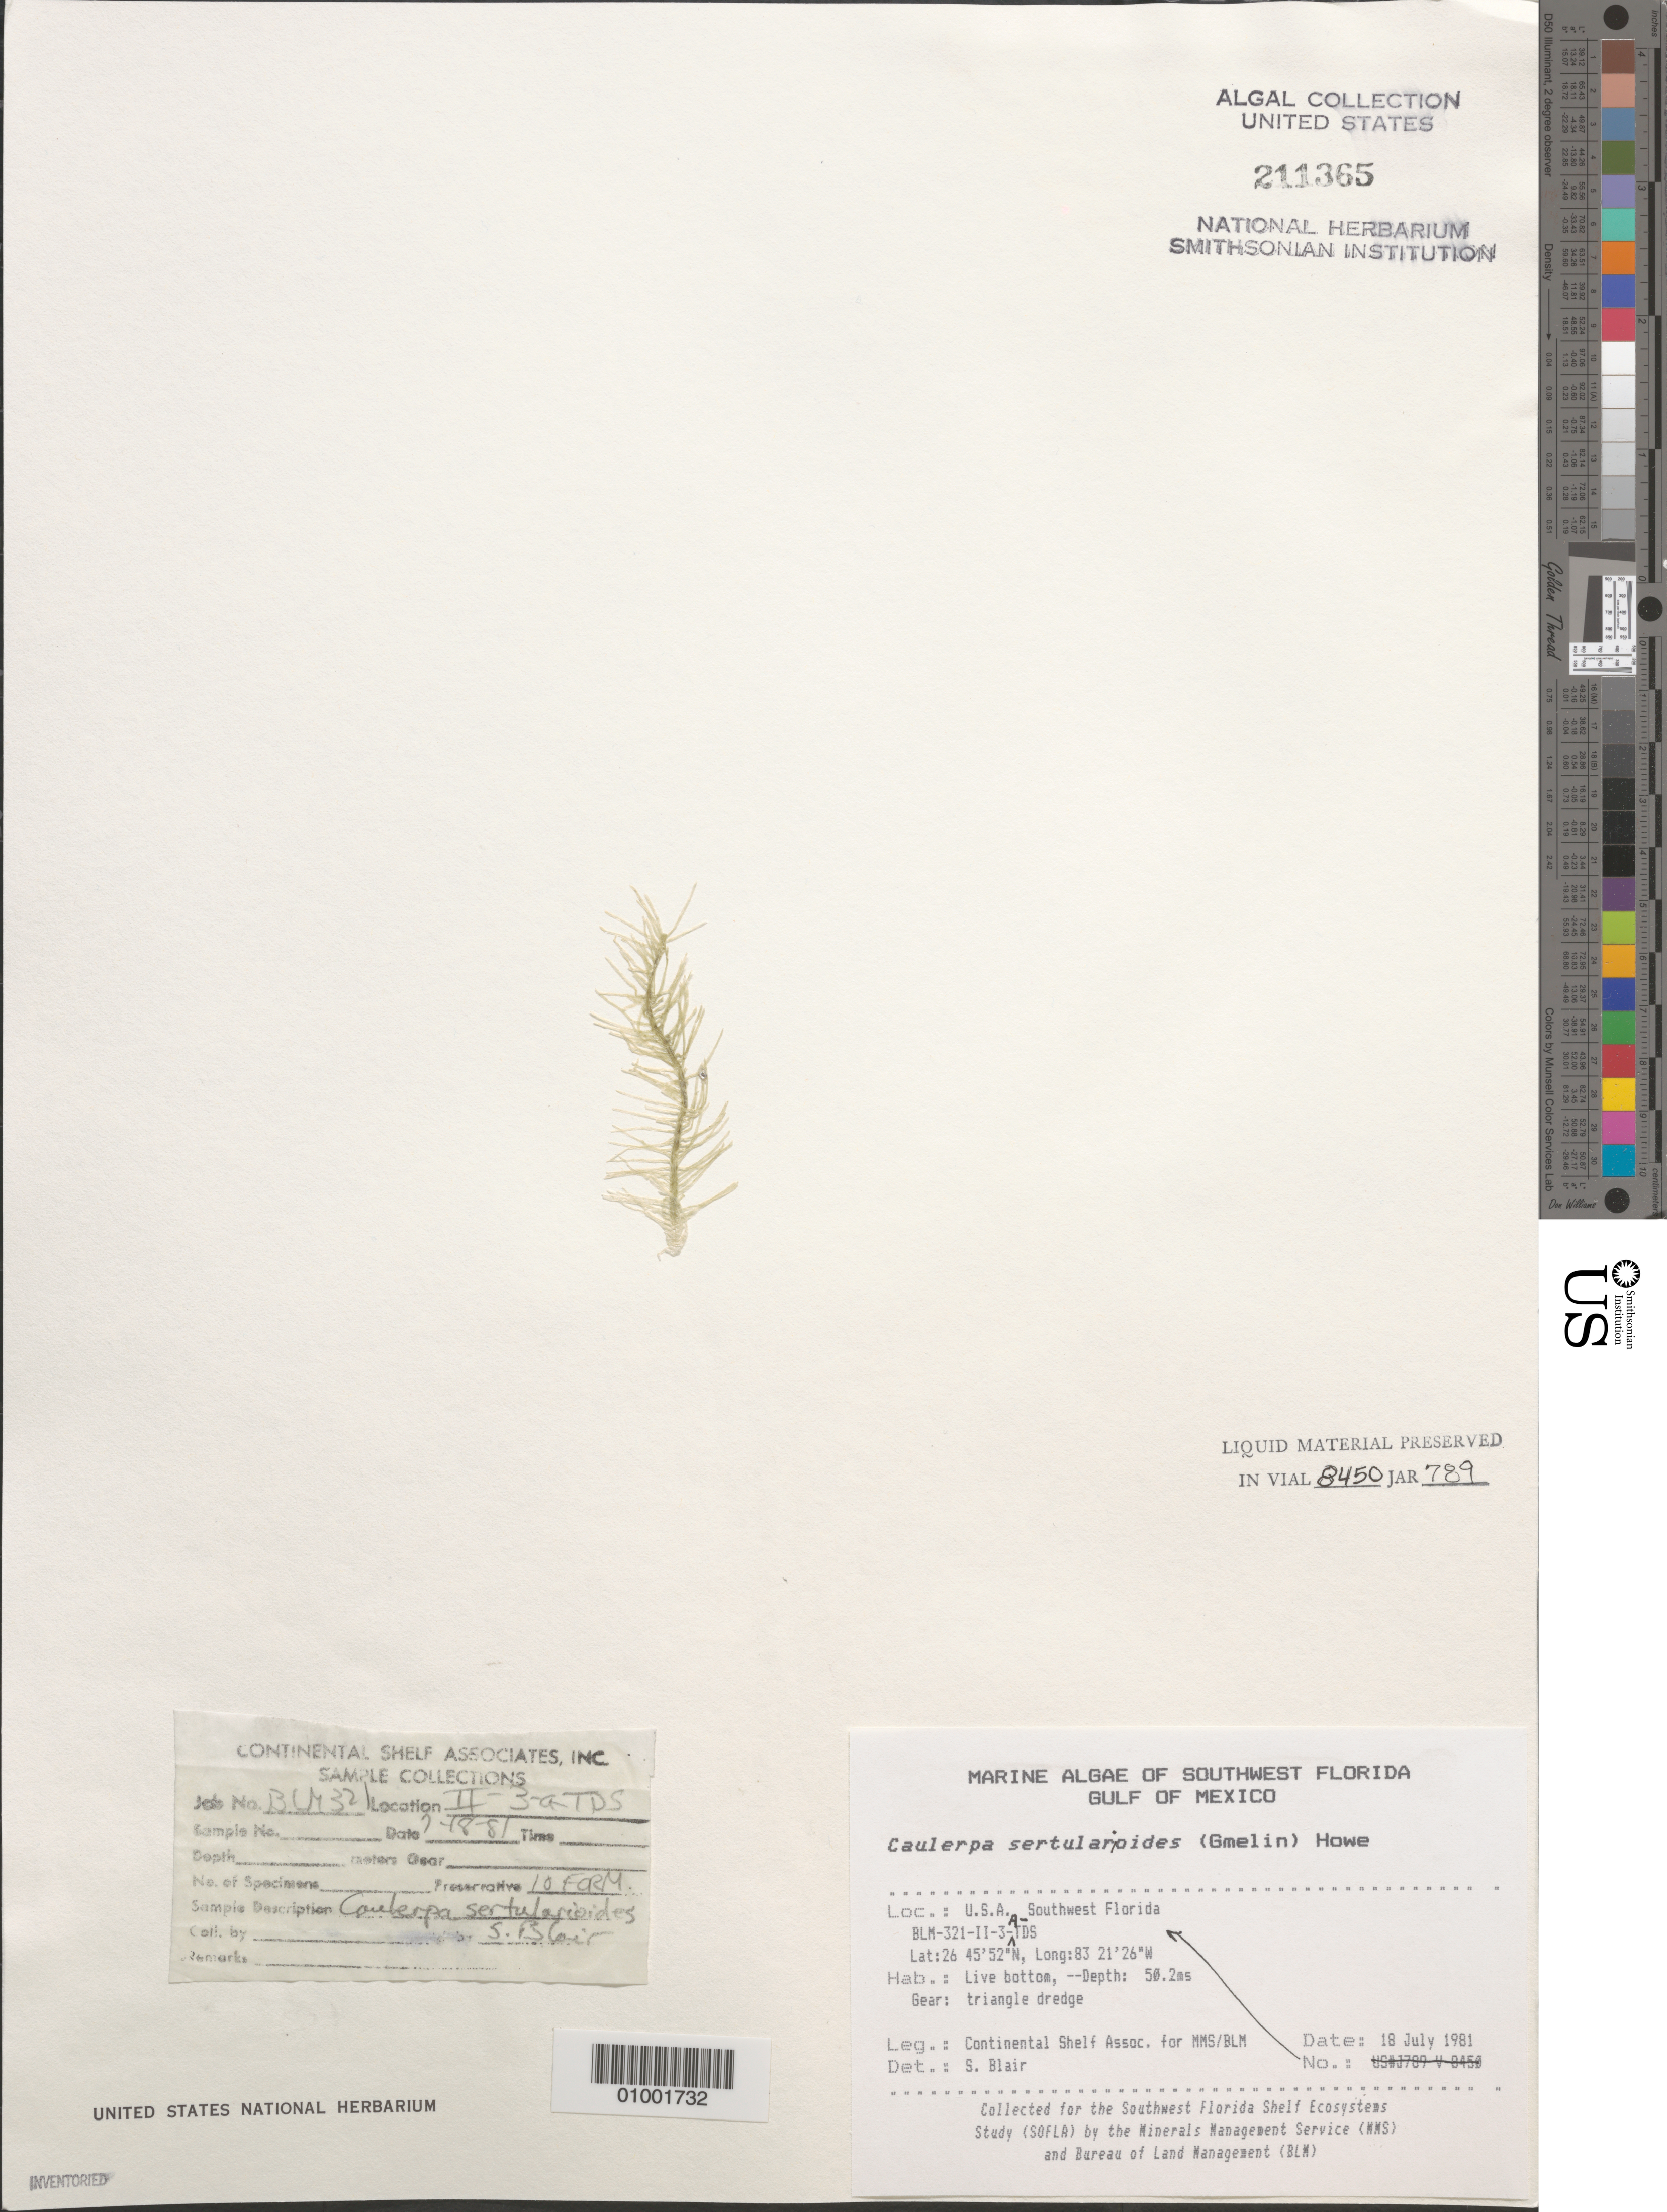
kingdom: Plantae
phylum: Chlorophyta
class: Ulvophyceae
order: Bryopsidales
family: Caulerpaceae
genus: Caulerpa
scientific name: Caulerpa sertularioides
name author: (S.G. Gmel.) M. Howe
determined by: Blair, S. M.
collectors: Continental Shelf Associates for the MMS/BLM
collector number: BLM-321-II-3-A-TDS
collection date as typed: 18 Jul 1981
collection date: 1981-07-18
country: United States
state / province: Florida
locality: Gulf of Mexico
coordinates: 26 45'52"N, 83 21'26"W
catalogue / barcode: US 211365